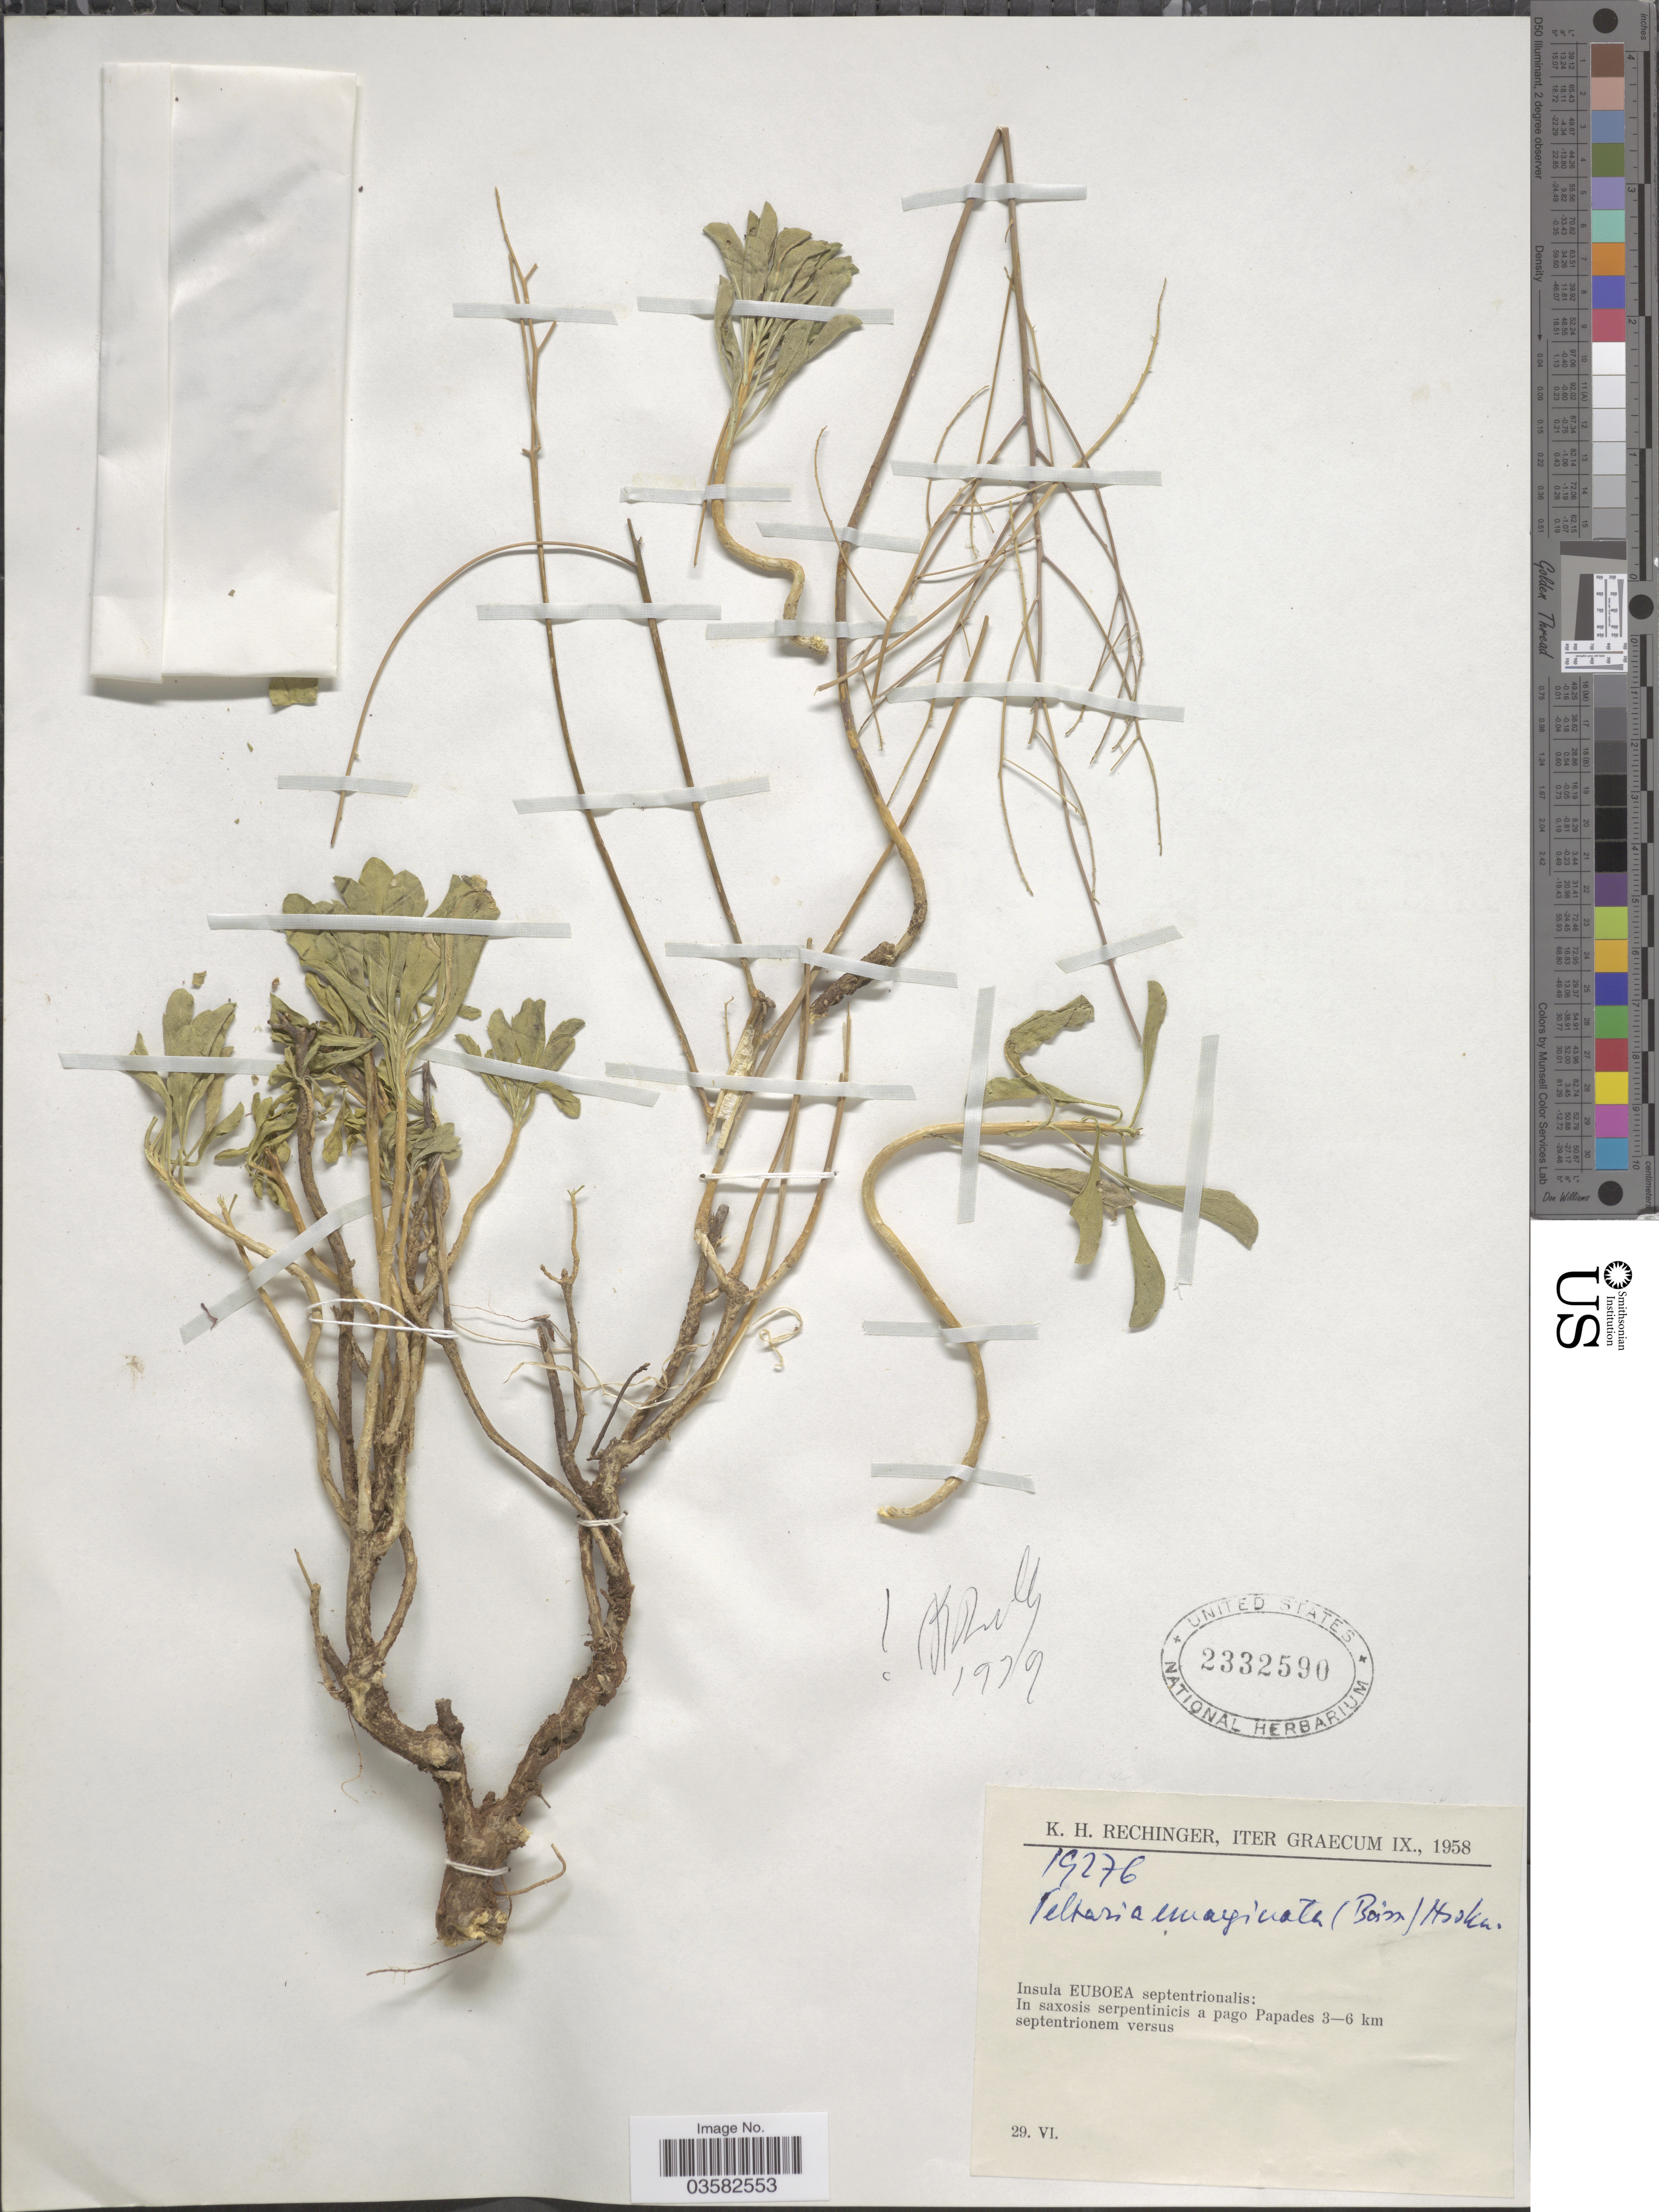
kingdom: Plantae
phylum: Tracheophyta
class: Magnoliopsida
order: Brassicales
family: Brassicaceae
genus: Peltaria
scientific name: Peltaria emarginata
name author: (Boiss.) Hausskn.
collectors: K. H. Rechinger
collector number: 19276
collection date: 1958-06-29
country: Greece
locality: Iter Graecum IX. Insula Euboea septentrionalis: In saxosis serpentinicis a pago Papades 3-6 km septentrionem versus.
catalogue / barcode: US 2332590